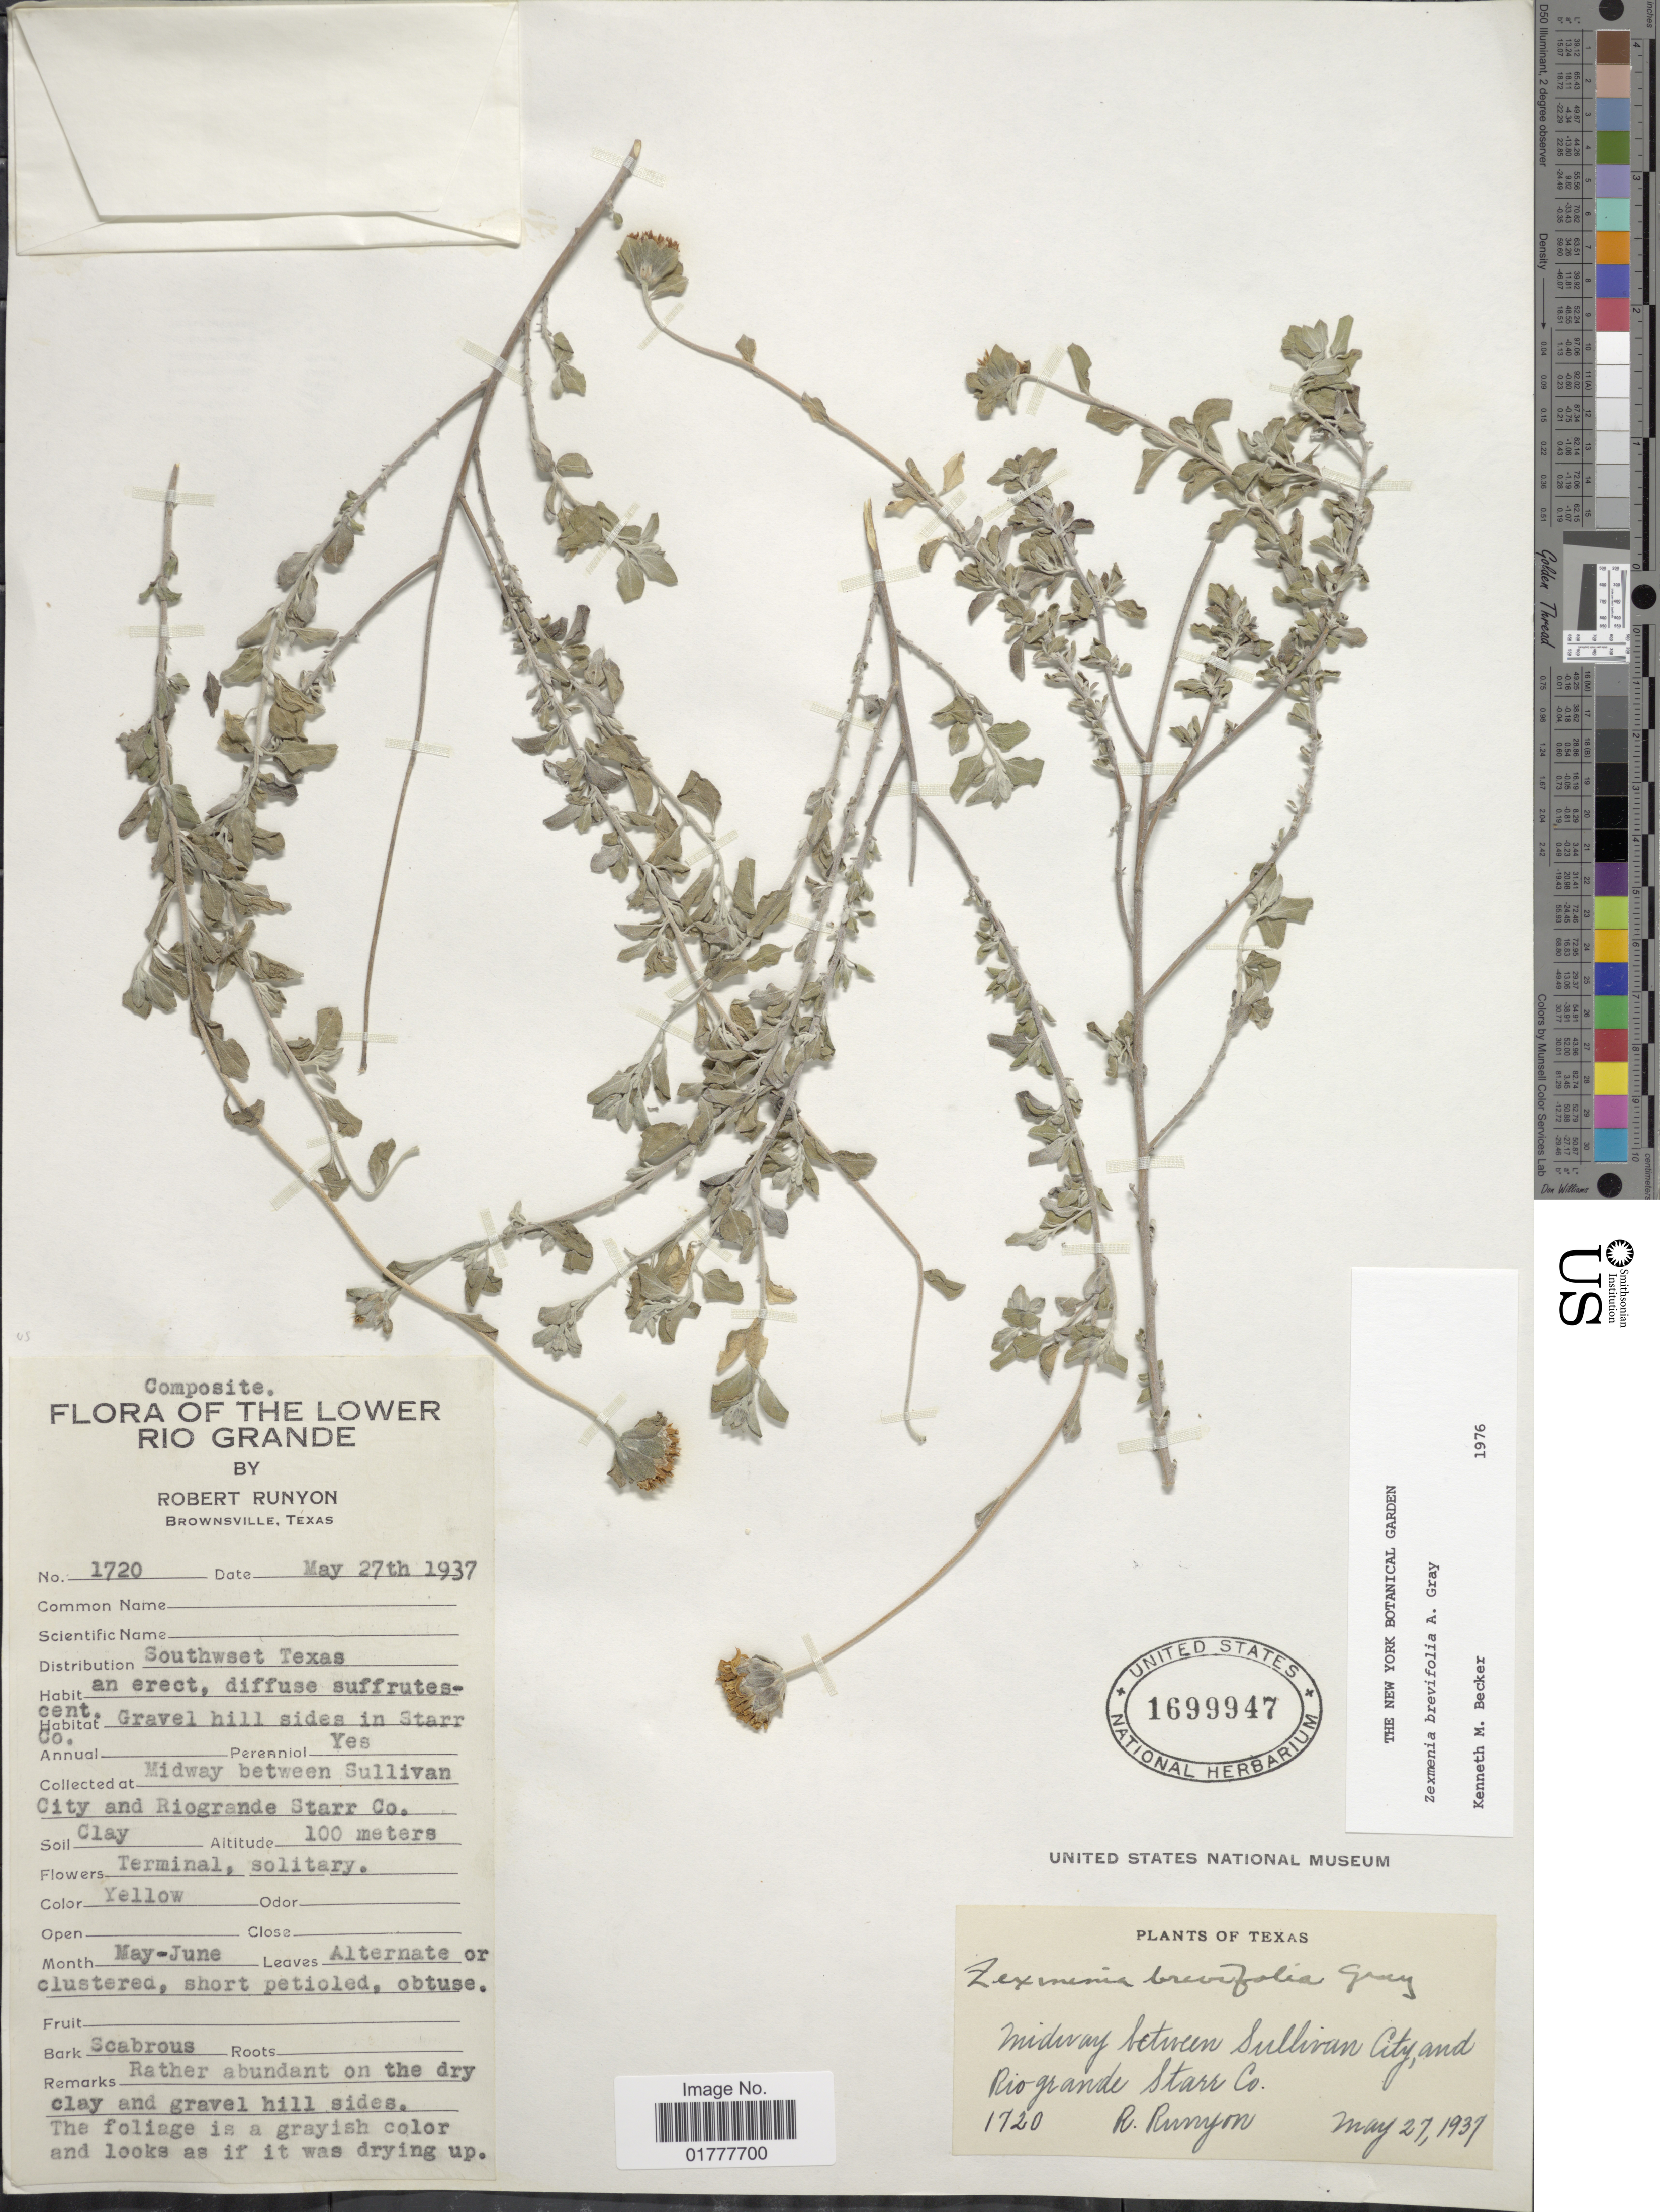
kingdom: Plantae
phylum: Tracheophyta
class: Magnoliopsida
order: Asterales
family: Asteraceae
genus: Zexmenia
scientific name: Zexmenia brevifolia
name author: A. Gray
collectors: R. Runyon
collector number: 1720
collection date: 1937-05-27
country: United States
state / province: Texas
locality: Southeast Texas. Midway between Sullivan City and Riogrande Starr Co.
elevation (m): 100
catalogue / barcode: US 1699947